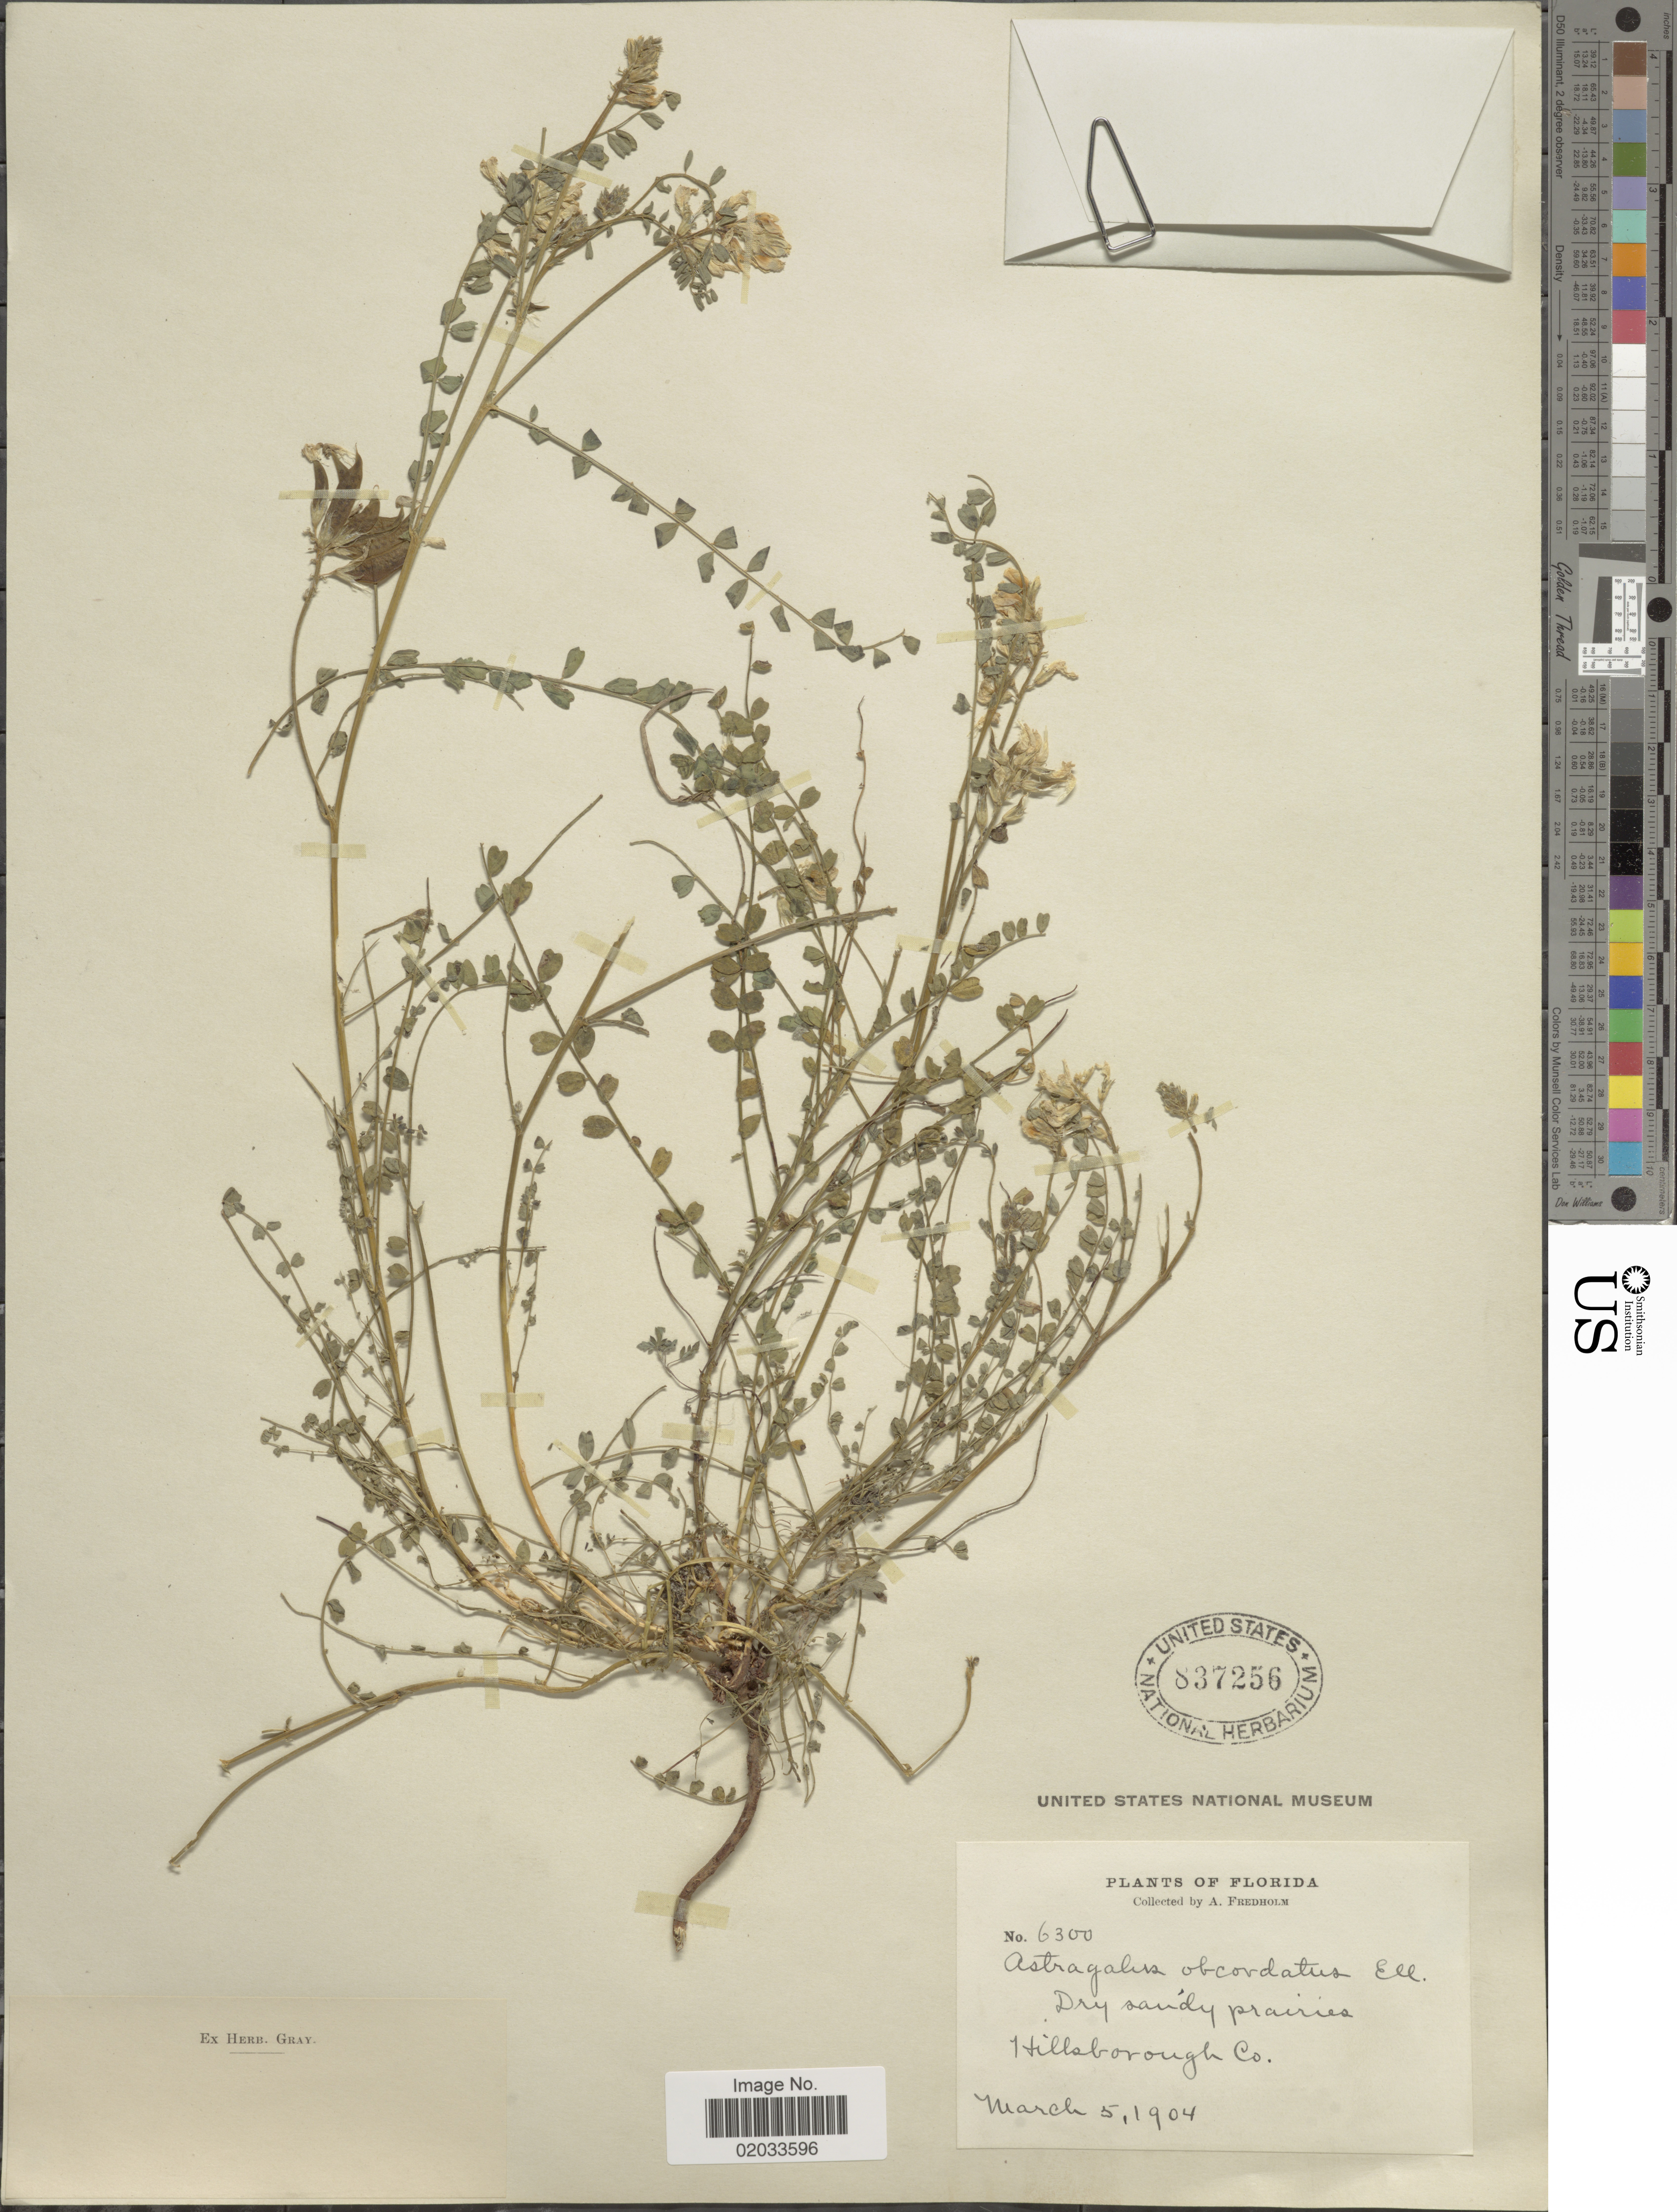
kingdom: Plantae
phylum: Tracheophyta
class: Magnoliopsida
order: Fabales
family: Fabaceae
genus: Astragalus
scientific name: Astragalus obcordatus Boiss., nom. illeg.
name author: Boiss.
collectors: A. Fredholm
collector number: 6300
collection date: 1904-03-05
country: United States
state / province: Florida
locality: Dry sandy prairies, Hillsborough Co.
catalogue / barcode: US 837256